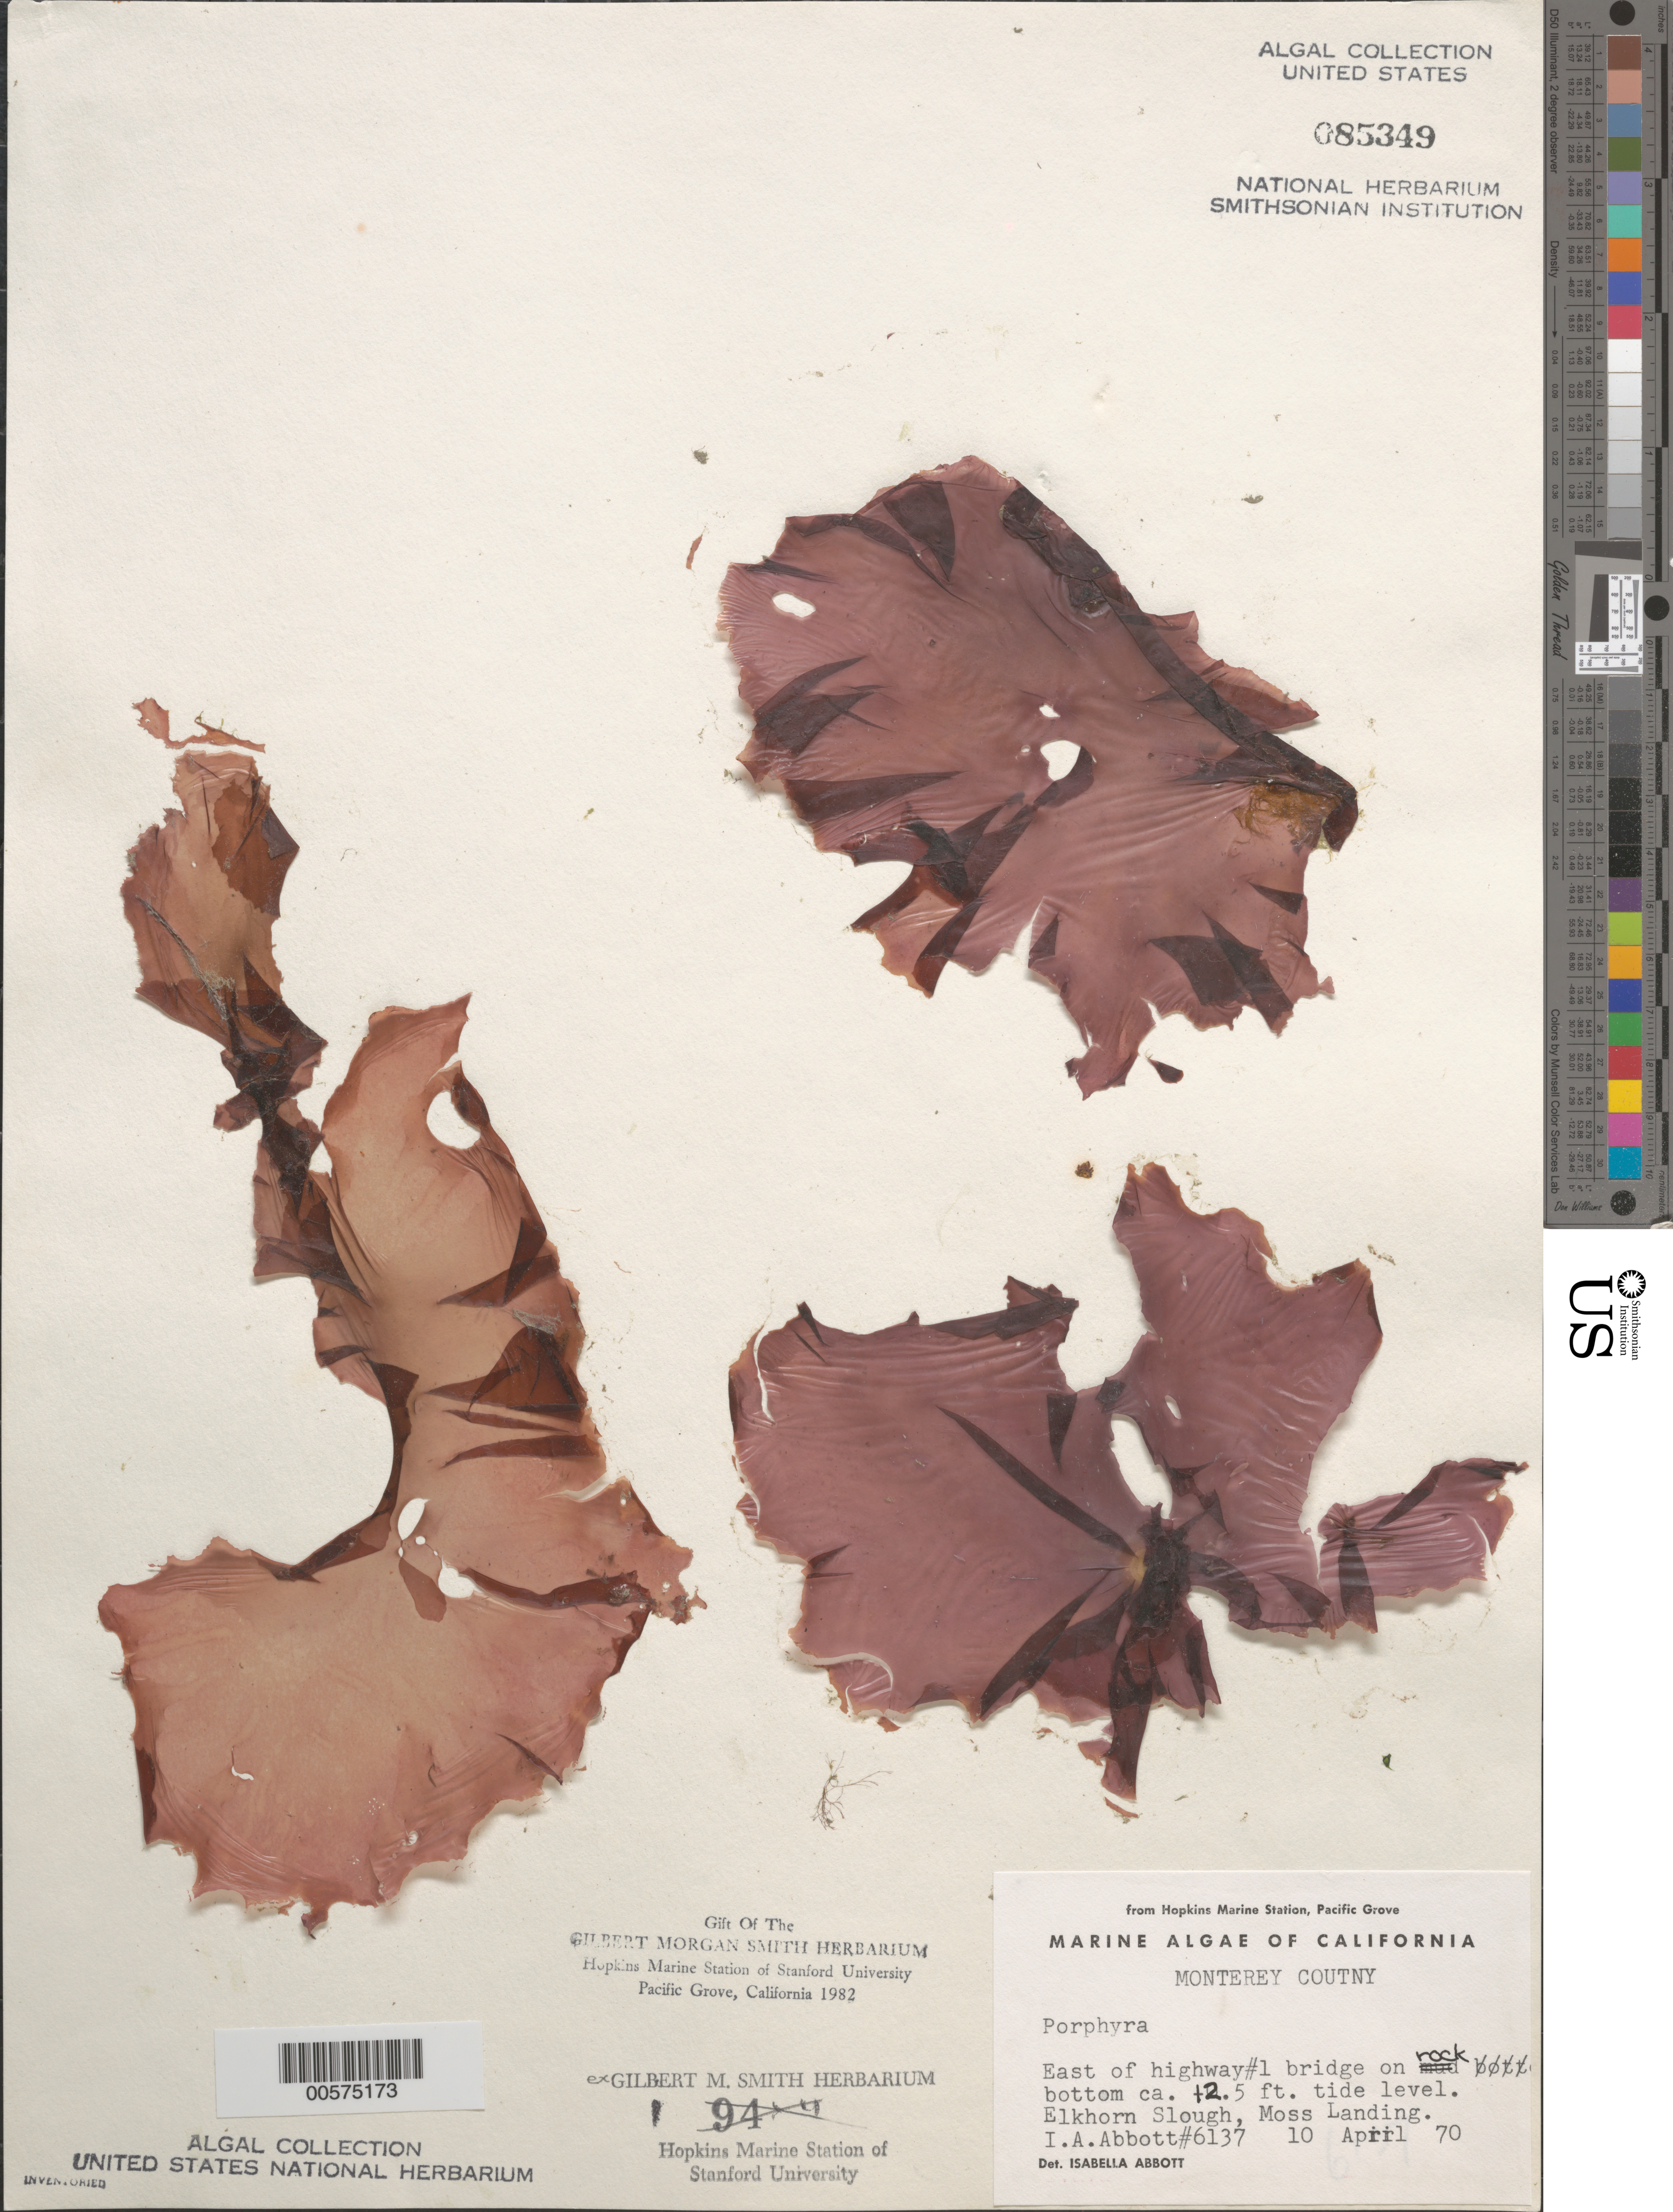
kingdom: Plantae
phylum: Rhodophyta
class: Bangiophyceae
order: Bangiales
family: Bangiaceae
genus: Porphyra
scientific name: Porphyra sp.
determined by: Abbott, Isabella A.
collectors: I. A. Abbott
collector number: IAA 6137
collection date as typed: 10 Apr 1970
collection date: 1970-04-10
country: United States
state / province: California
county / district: Monterey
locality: Elkhorn Slough, Moss Landing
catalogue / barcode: US 85349